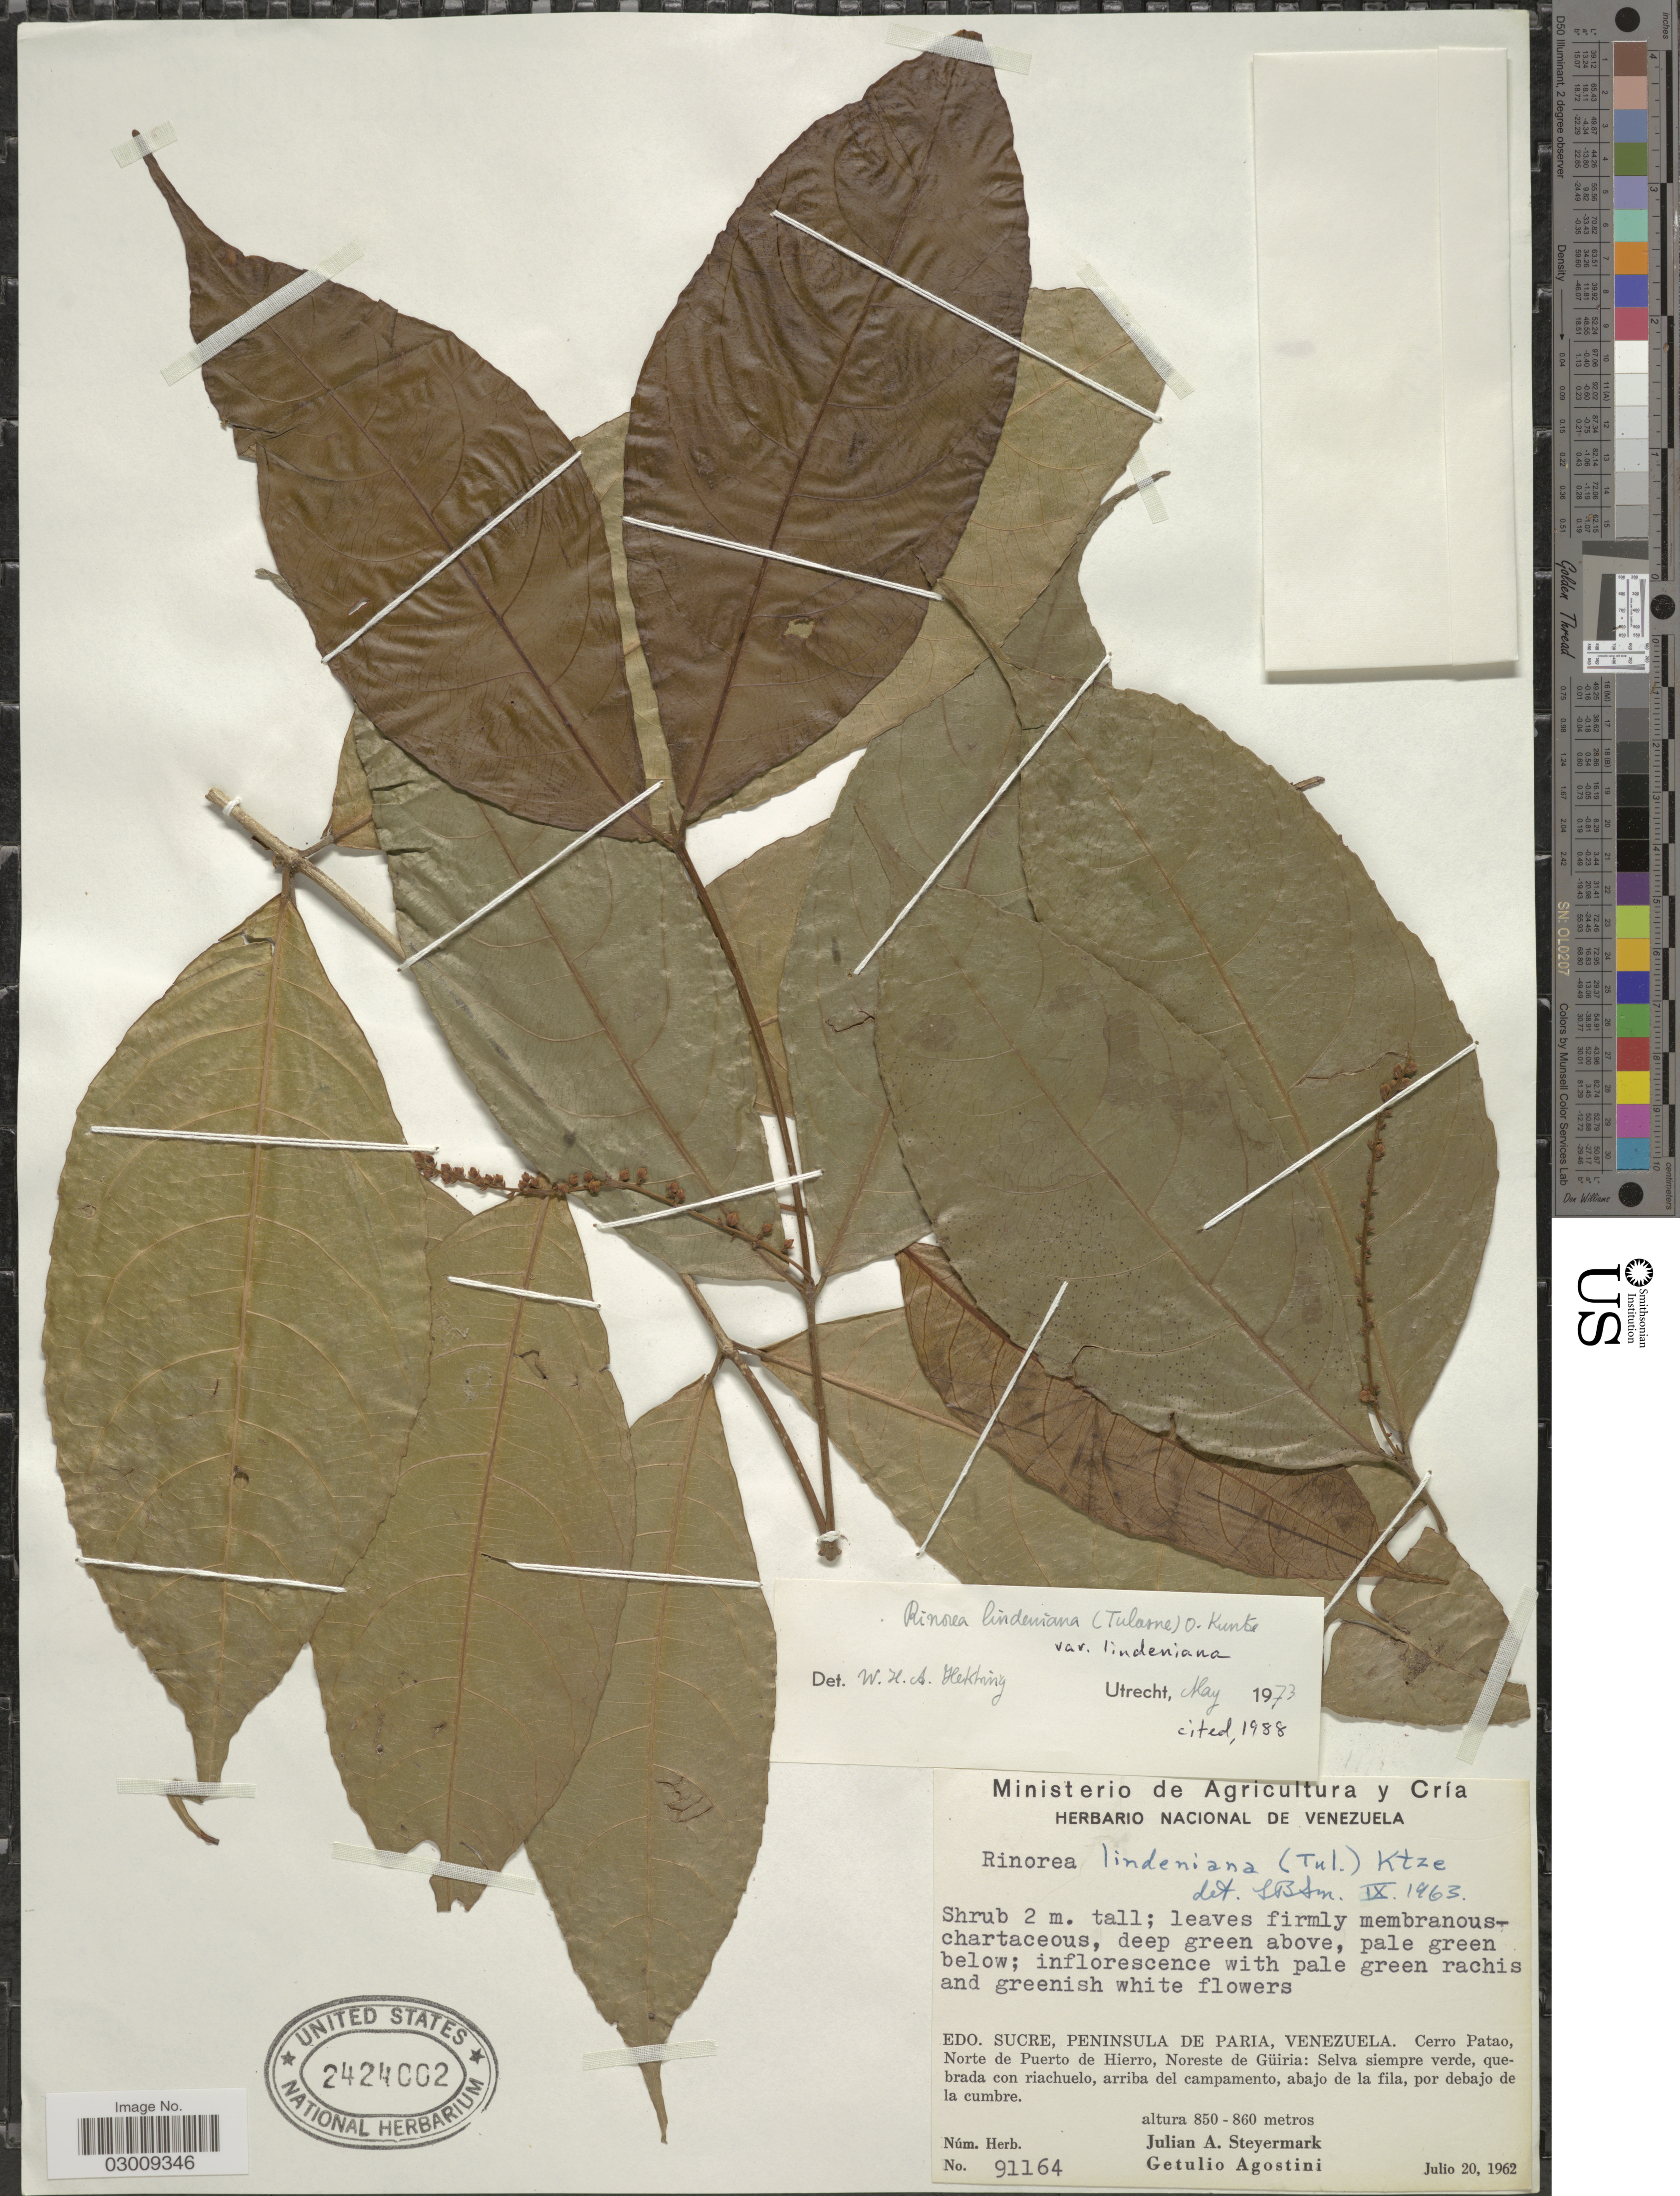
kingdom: Plantae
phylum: Tracheophyta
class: Magnoliopsida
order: Malpighiales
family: Violaceae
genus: Rinorea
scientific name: Rinorea lindeniana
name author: (Tul.) Kuntze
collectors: J. Steyermark & G. Agostini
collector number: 91164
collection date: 1962-07-20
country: Venezuela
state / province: Sucre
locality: Peninsula de Paria. Cerro Patao, Norte de Puerto de Hierro, Noreste de Güiria.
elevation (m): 850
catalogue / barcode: US 2424002